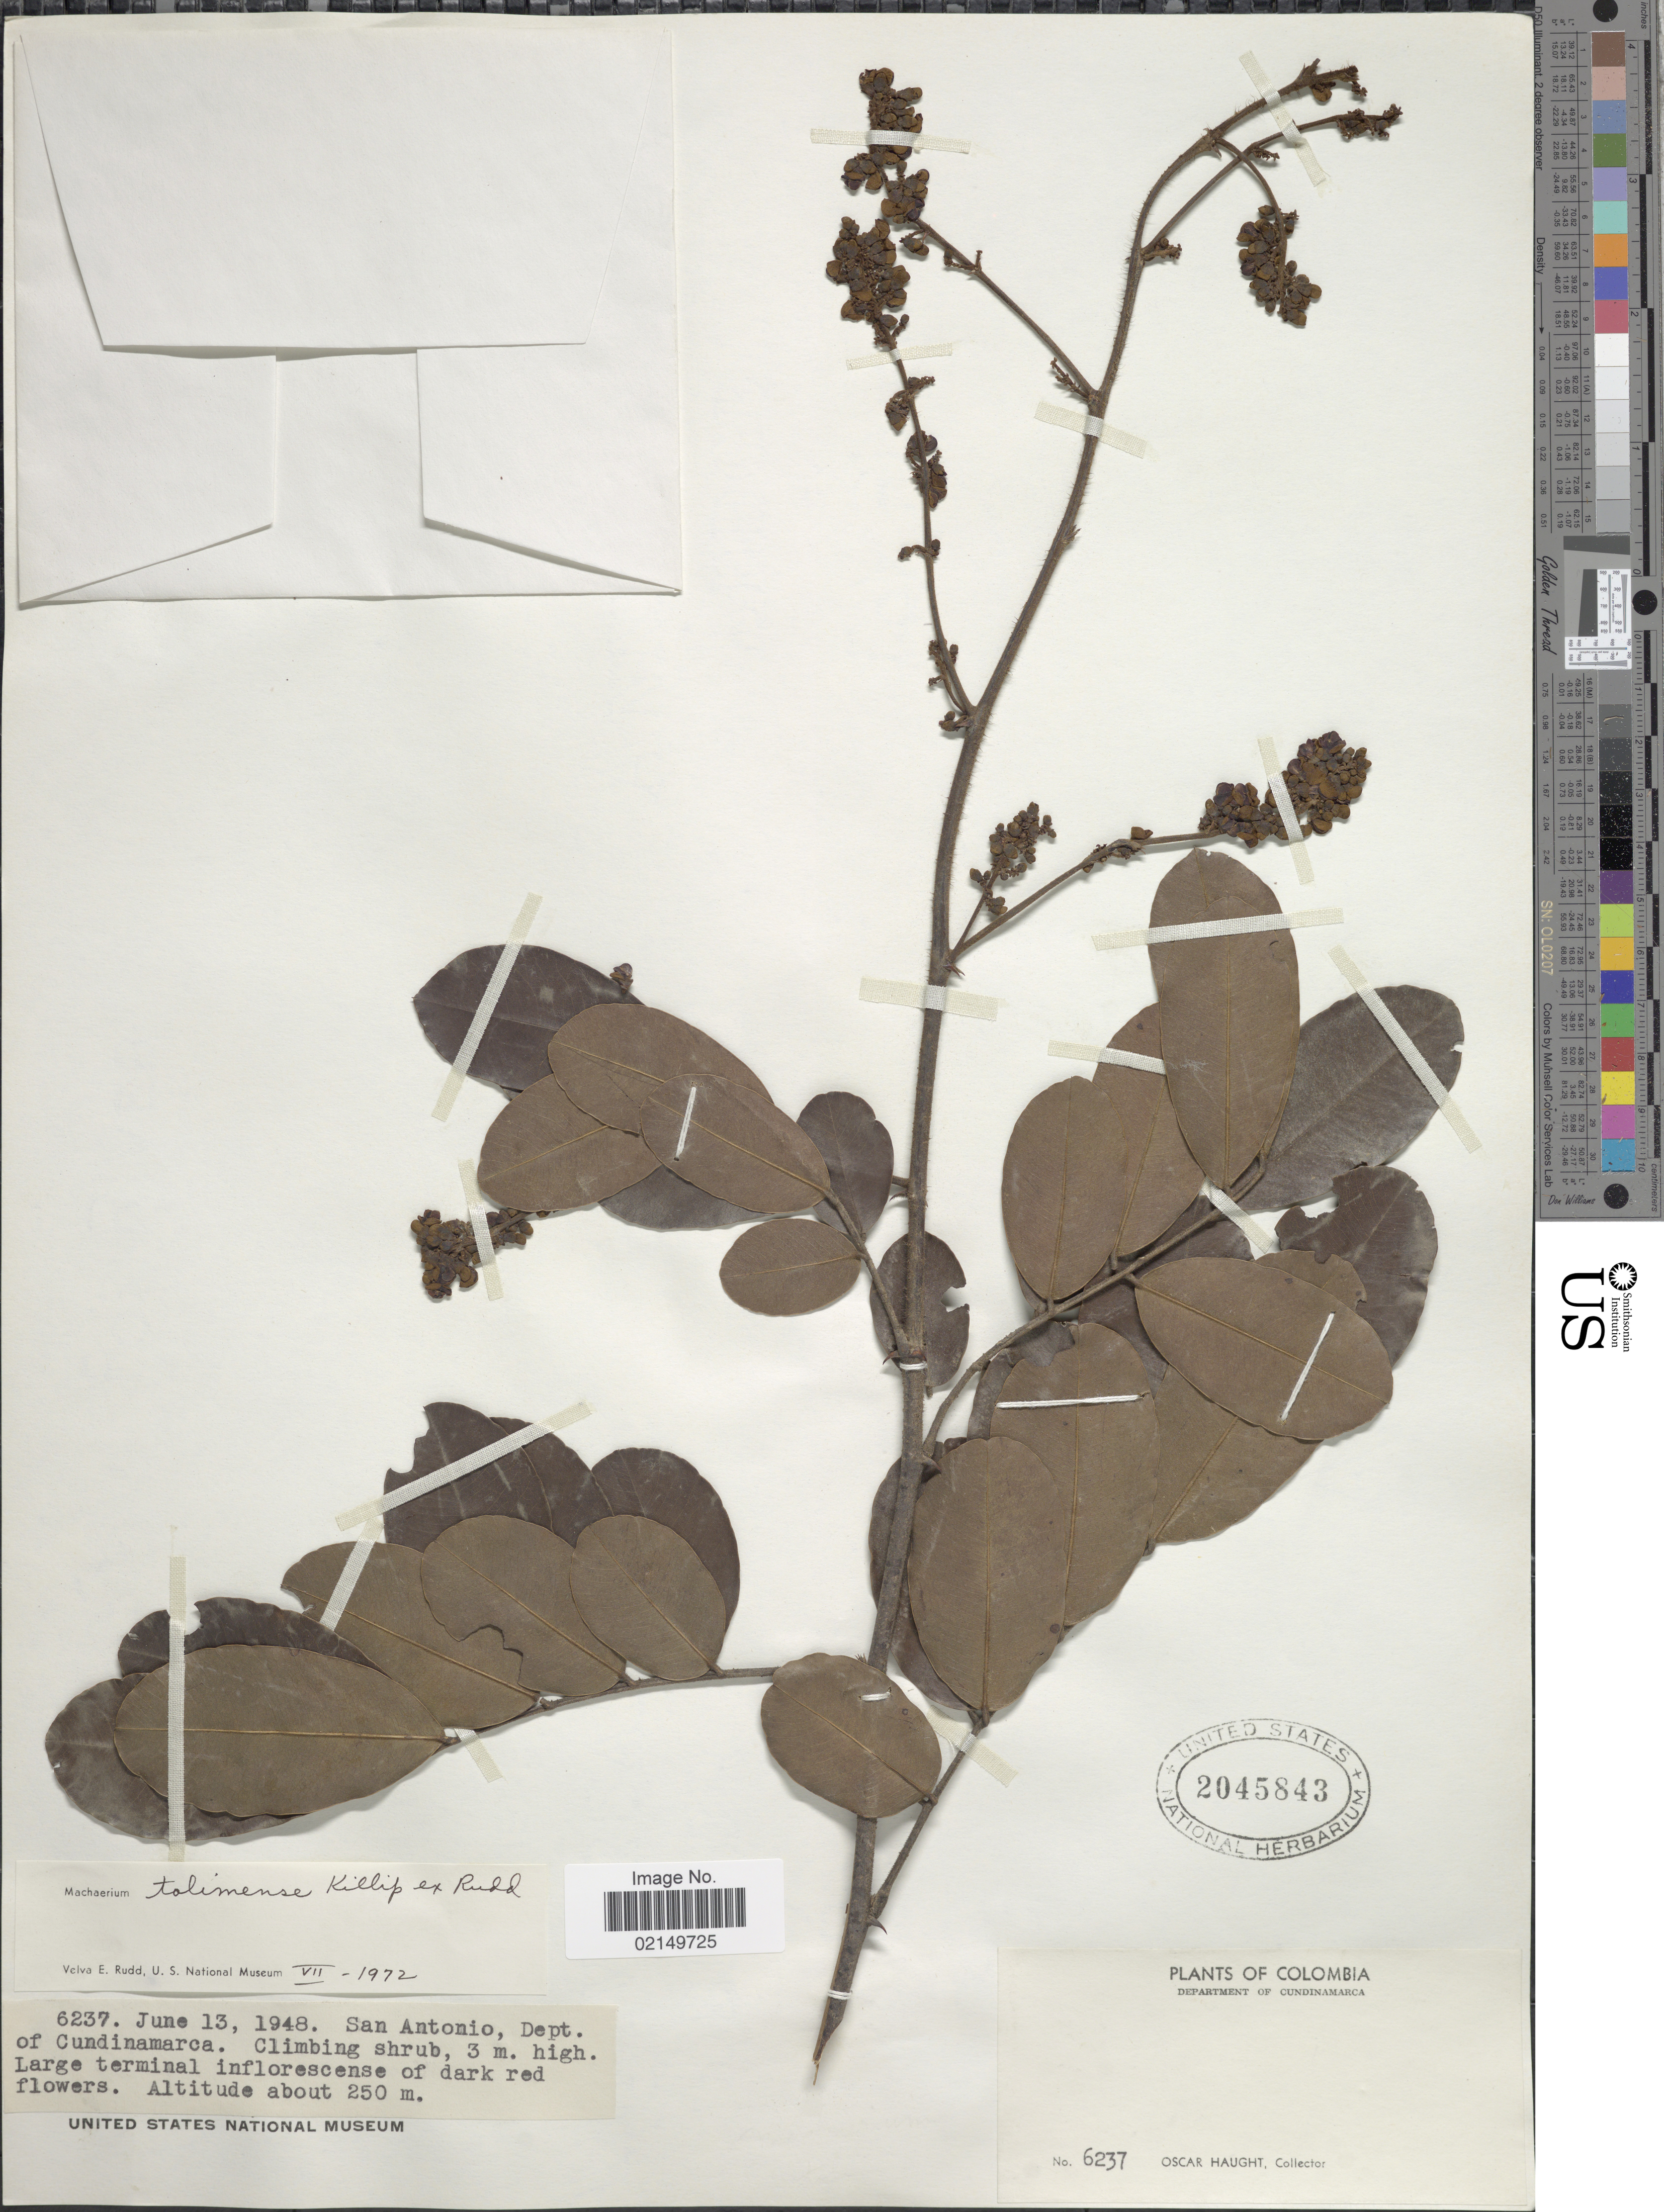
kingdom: Plantae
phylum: Tracheophyta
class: Magnoliopsida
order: Fabales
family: Fabaceae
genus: Machaerium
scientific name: Machaerium tolimense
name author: Killip ex Rudd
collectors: O. L. Haught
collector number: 6237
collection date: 1948-06-13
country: Colombia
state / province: Cundinamarca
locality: San Antonio, Dept. of Cundinamarca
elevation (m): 250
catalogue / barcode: US 2045843